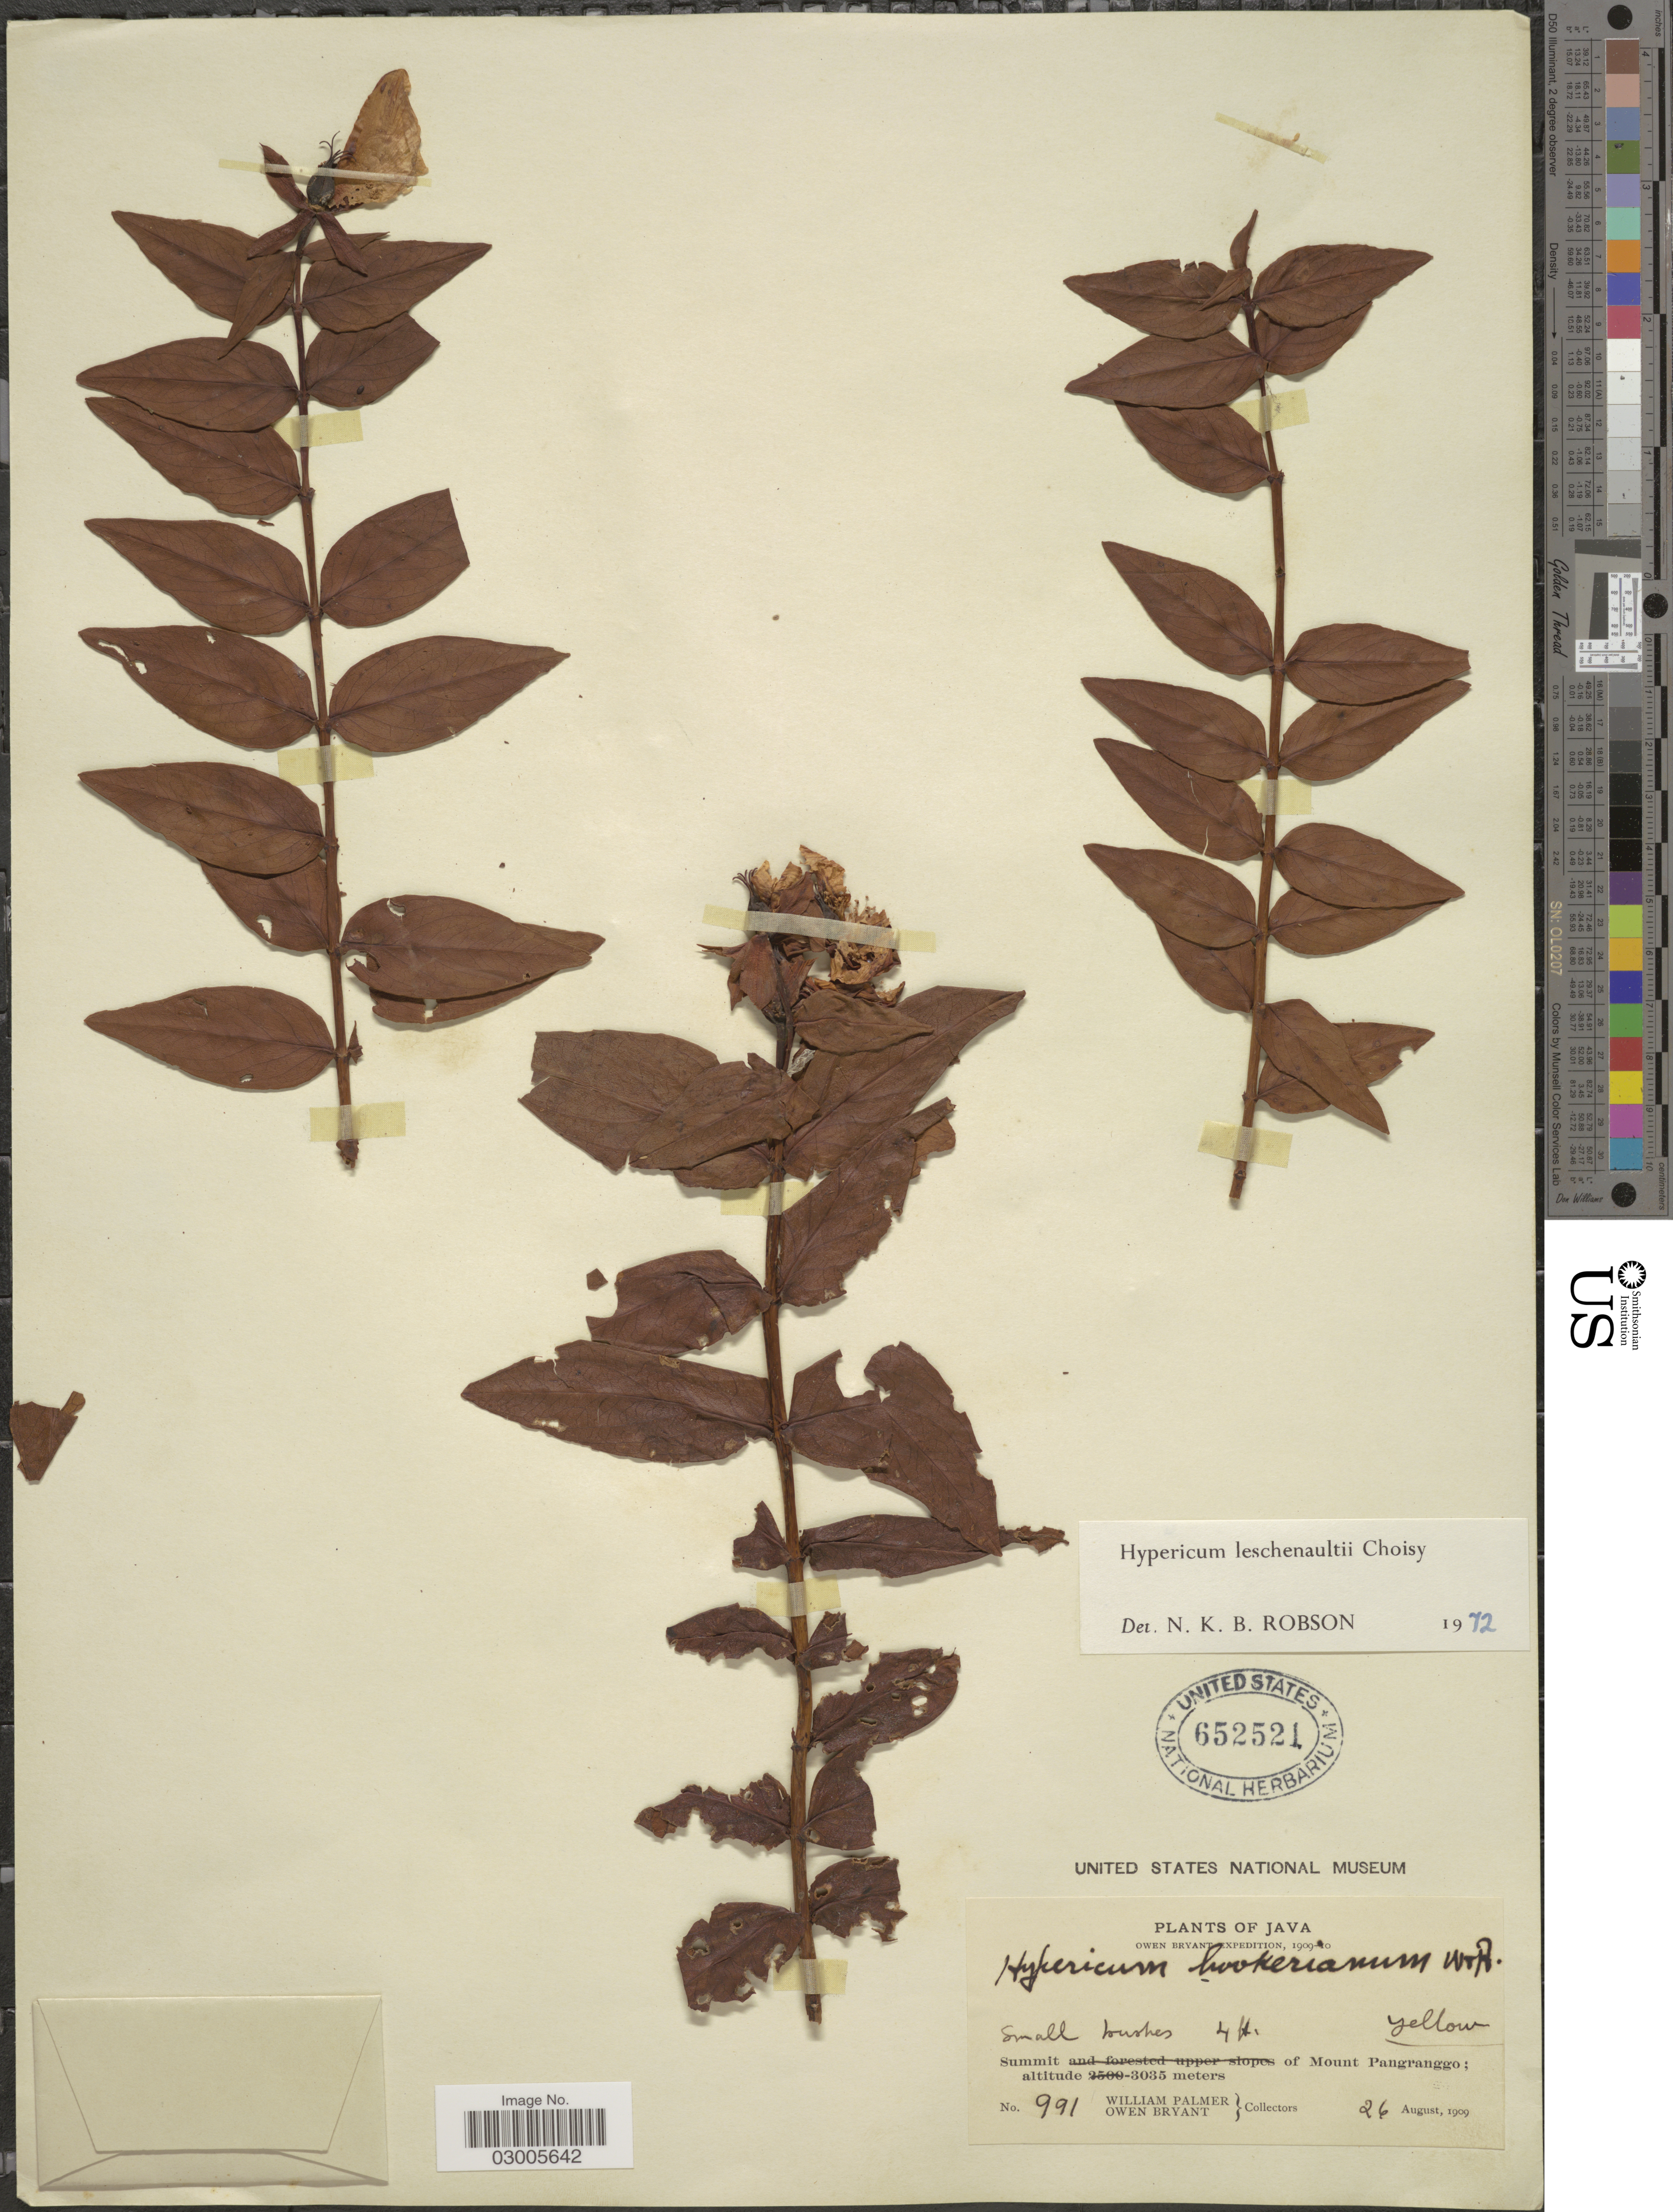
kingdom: Plantae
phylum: Tracheophyta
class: Magnoliopsida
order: Malpighiales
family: Hypericaceae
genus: Hypericum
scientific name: Hypericum leschenaultii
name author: Choisy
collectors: W. Palmer & O. Bryant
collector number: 991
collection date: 1909-08-26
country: Indonesia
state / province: Java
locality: Summit of Mount Pangranggo.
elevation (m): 3035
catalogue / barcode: US 652521